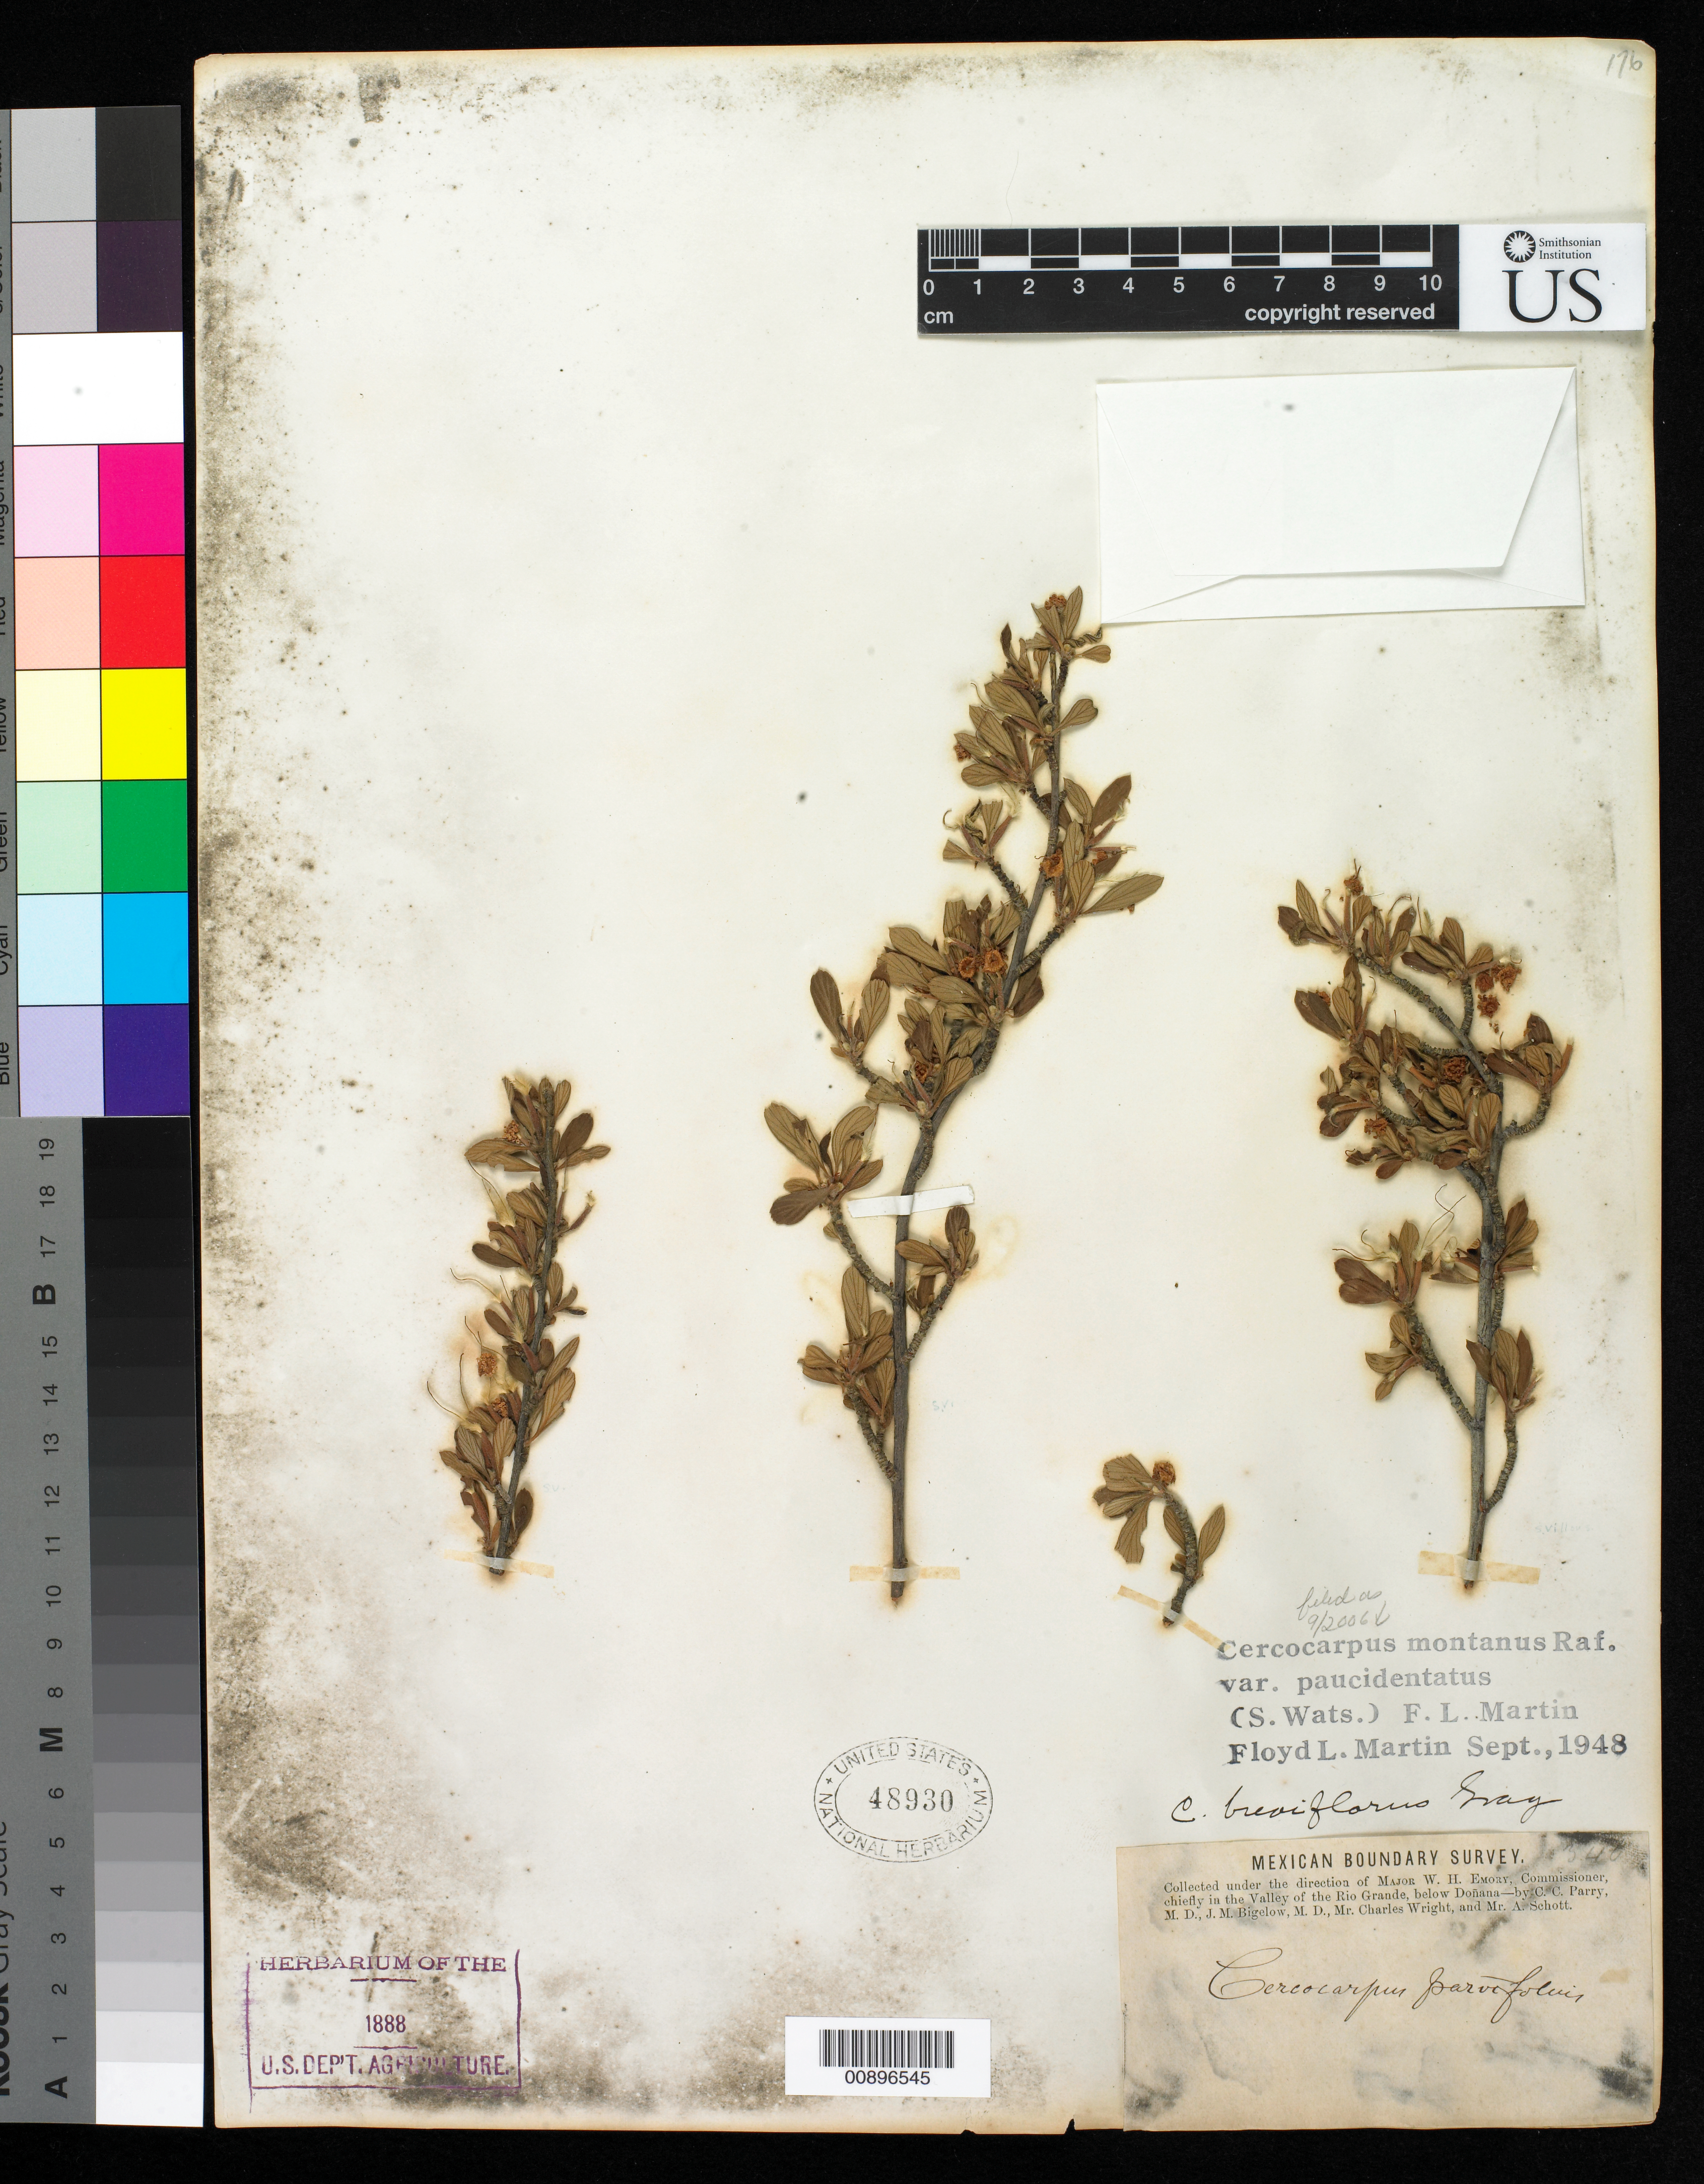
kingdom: Plantae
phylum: Tracheophyta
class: Magnoliopsida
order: Rosales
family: Rosaceae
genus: Cercocarpus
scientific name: Cercocarpus montanus var. paucidentatus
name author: (S. Watson) F.L. Martin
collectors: C. C. Parry, J. M. Bigelow, C. Wright & A. C. V. Schott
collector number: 340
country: United States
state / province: New Mexico / Texas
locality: Valley of the Rio Grande, below Doñana.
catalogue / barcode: US 48930